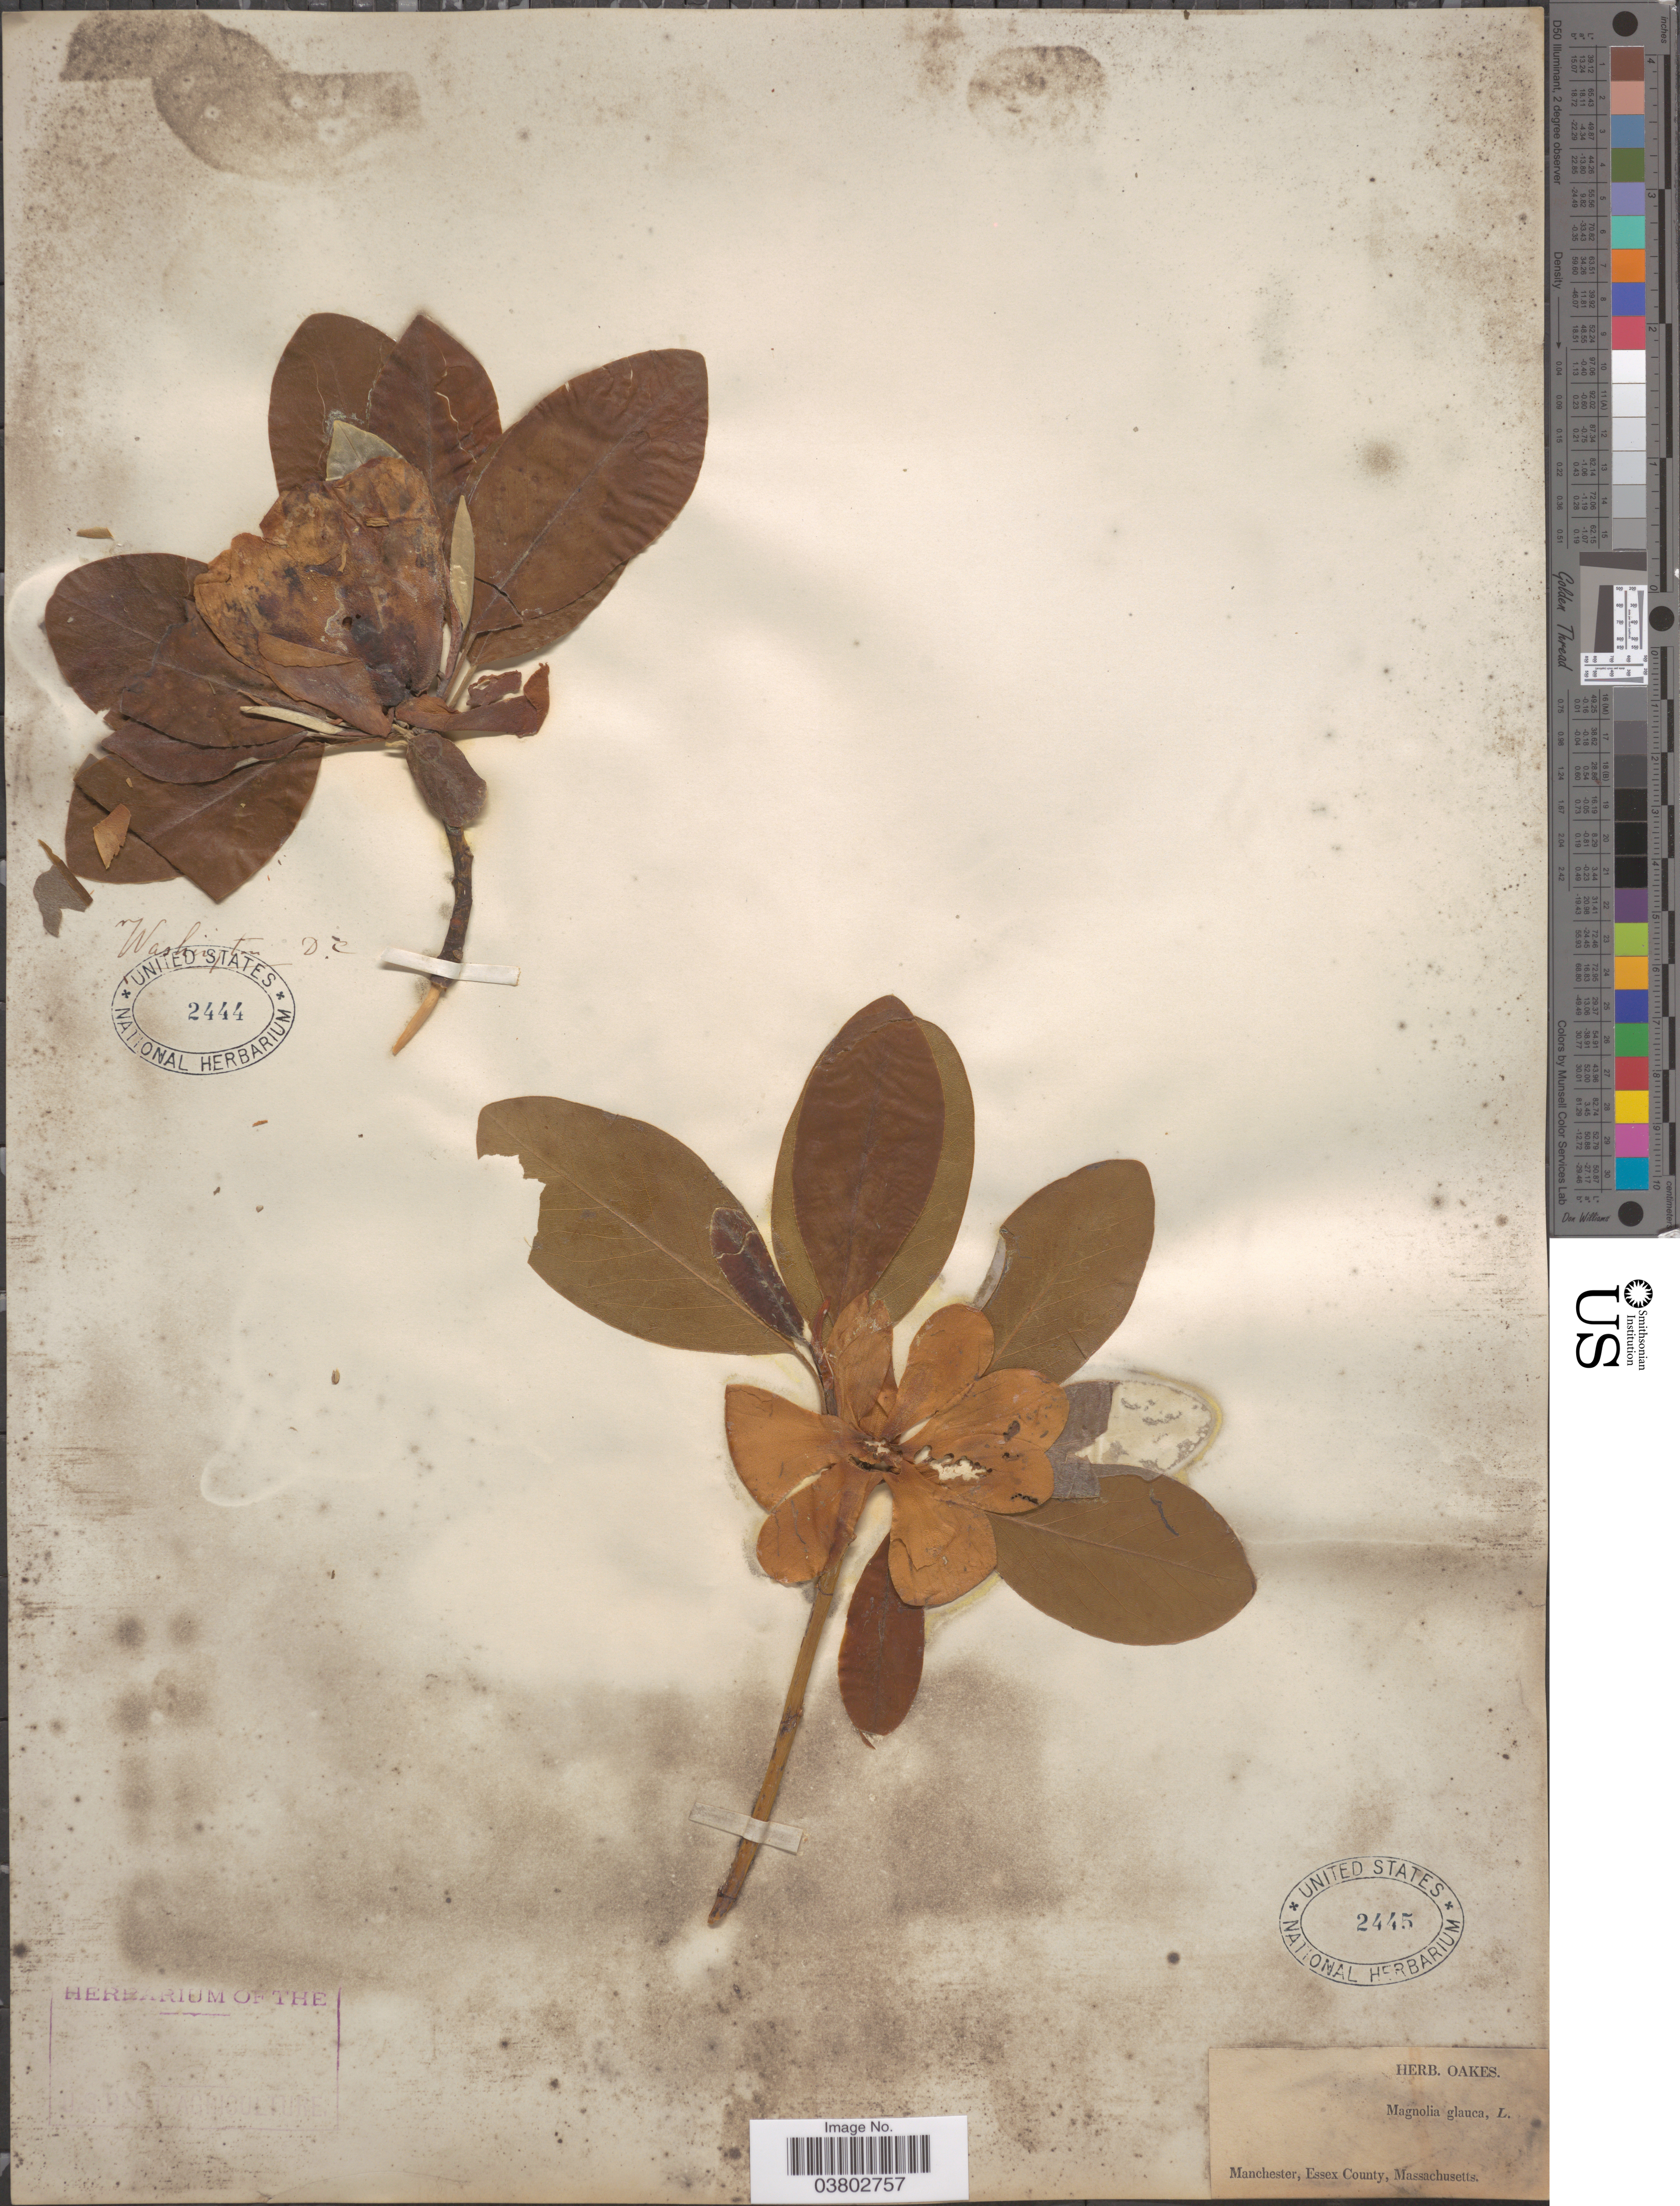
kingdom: Plantae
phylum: Tracheophyta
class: Magnoliopsida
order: Magnoliales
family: Magnoliaceae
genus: Magnolia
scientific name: Magnolia virginiana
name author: L.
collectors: ex herb. Oakes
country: United States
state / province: Massachusetts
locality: Manchester, Essex County.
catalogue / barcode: US 2445